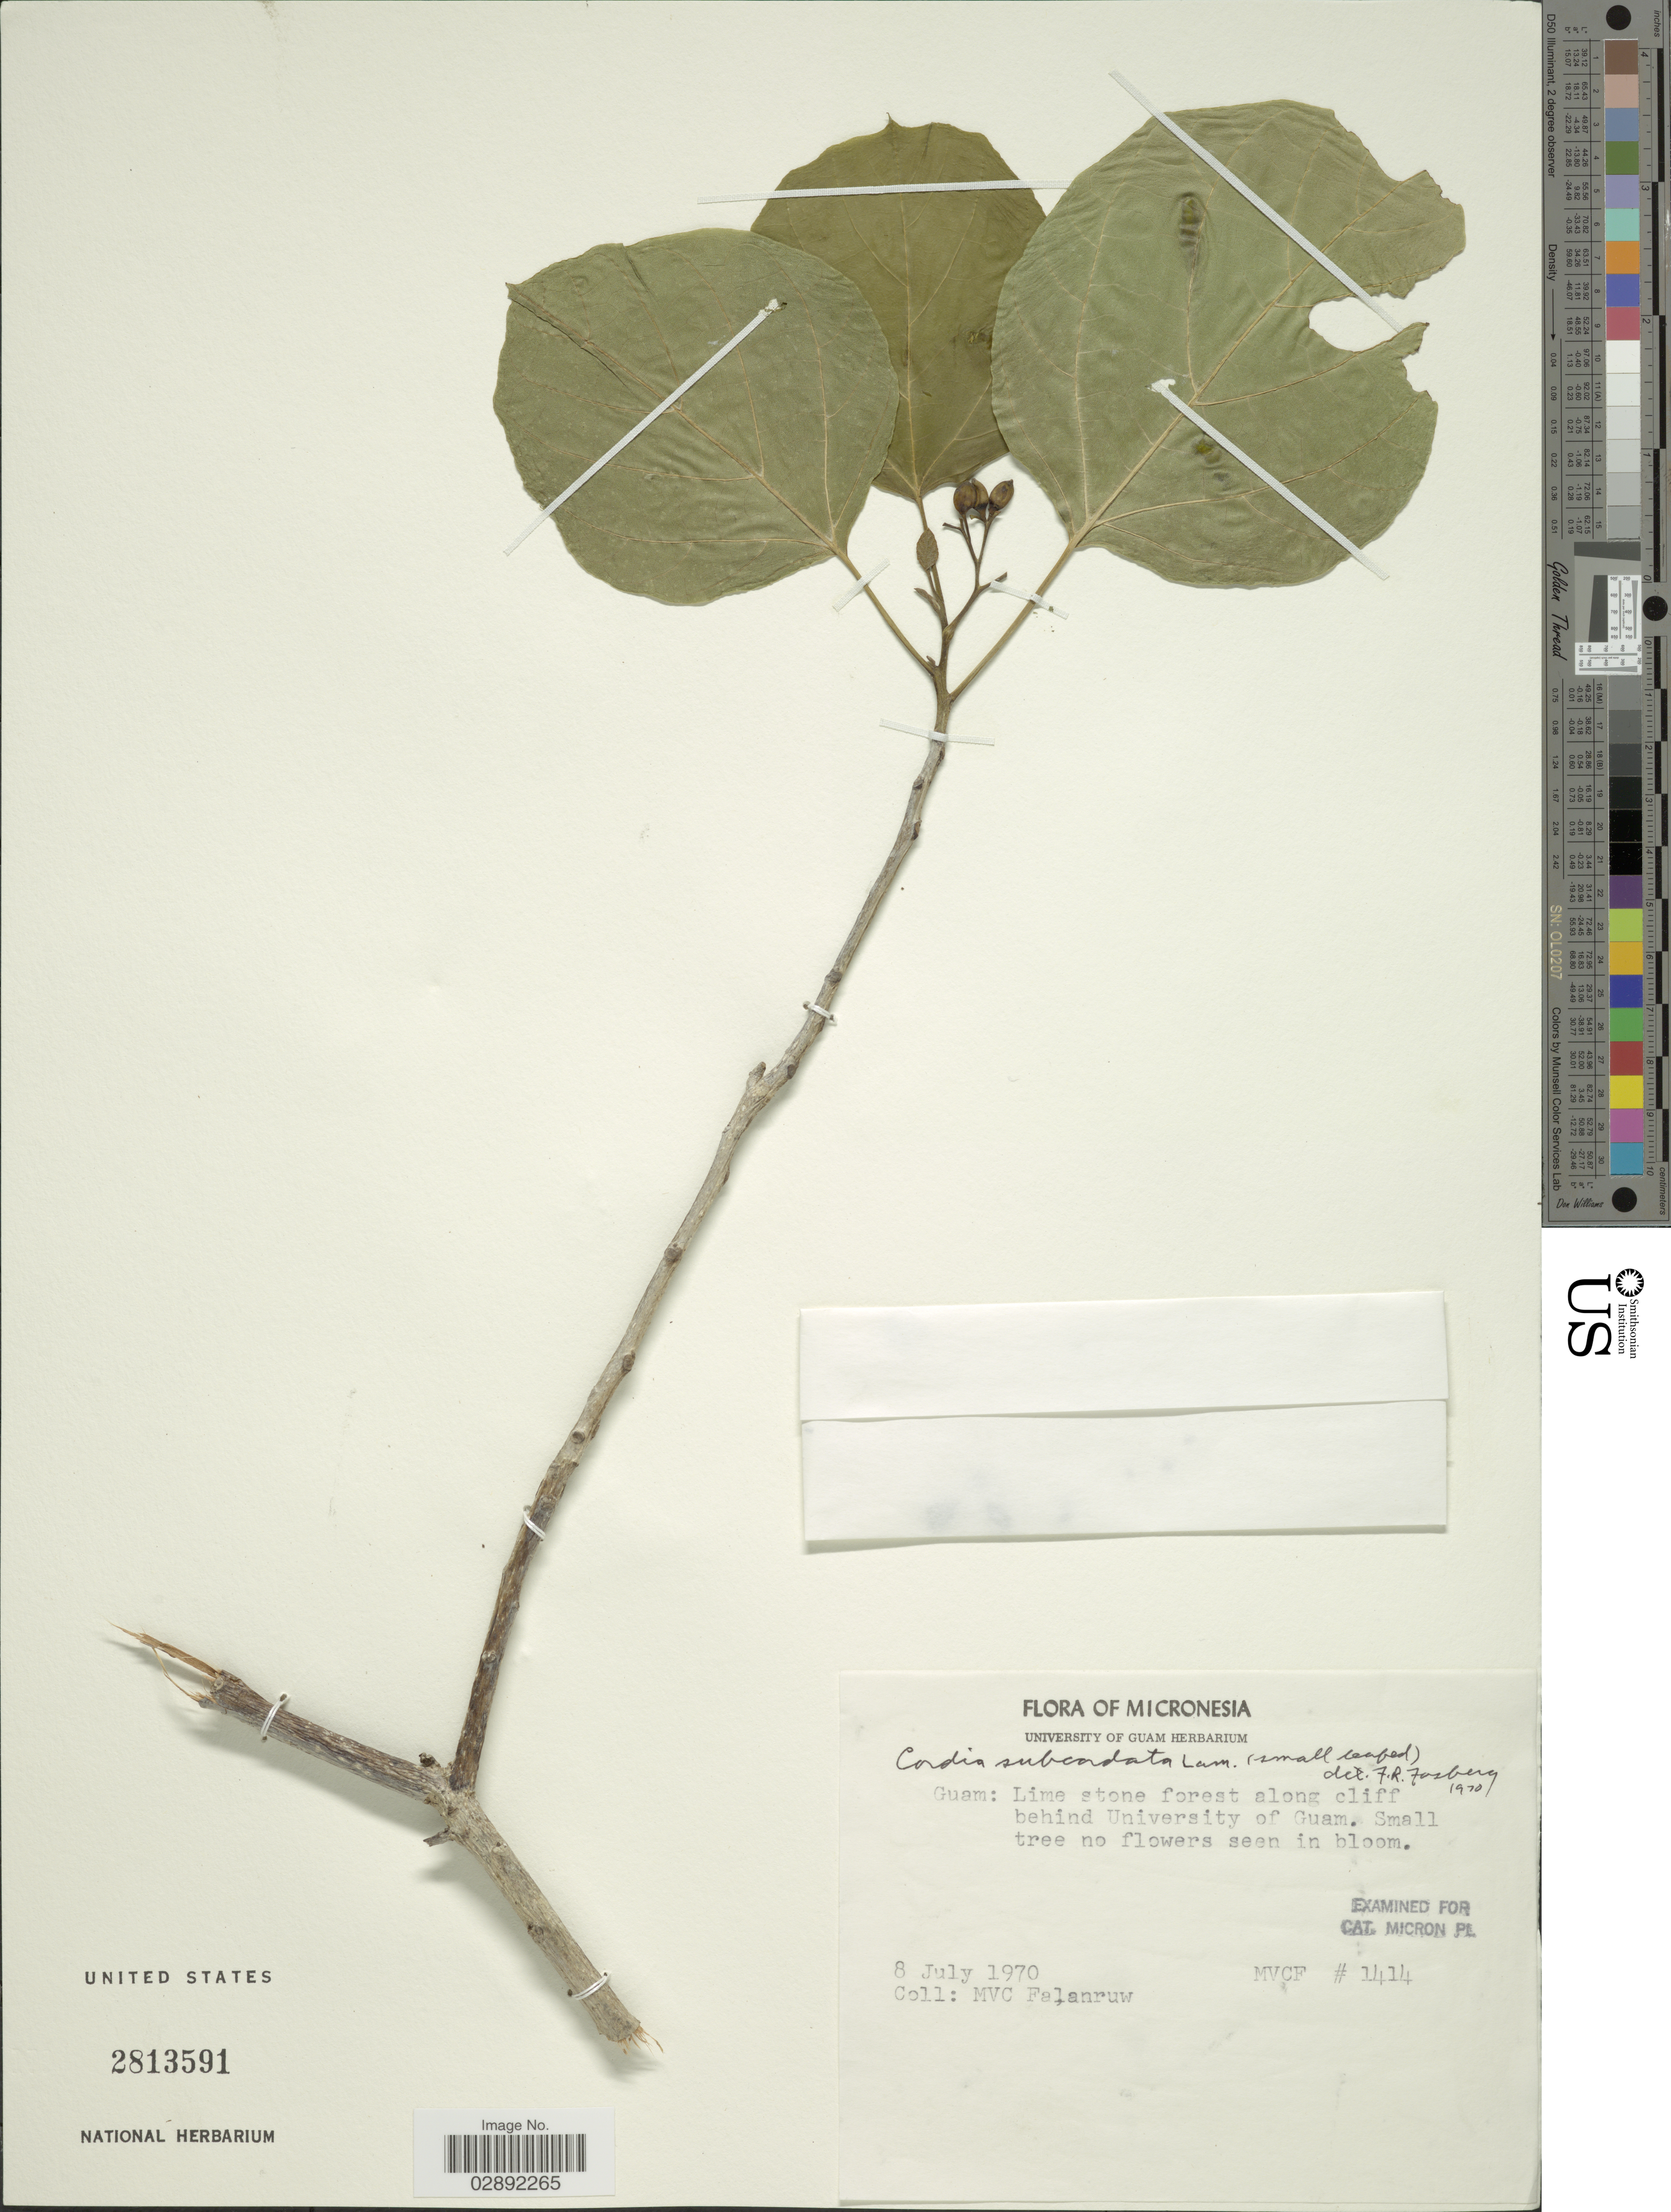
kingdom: Plantae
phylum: Tracheophyta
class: Magnoliopsida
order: Boraginales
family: Cordiaceae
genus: Cordia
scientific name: Cordia subcordata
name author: Lam.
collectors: M. V. Falanruw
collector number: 1414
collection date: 1970-07-08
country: Guam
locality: Micronesia. Lime stone forest along cliff behind University of Guam.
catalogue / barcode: US 2813591